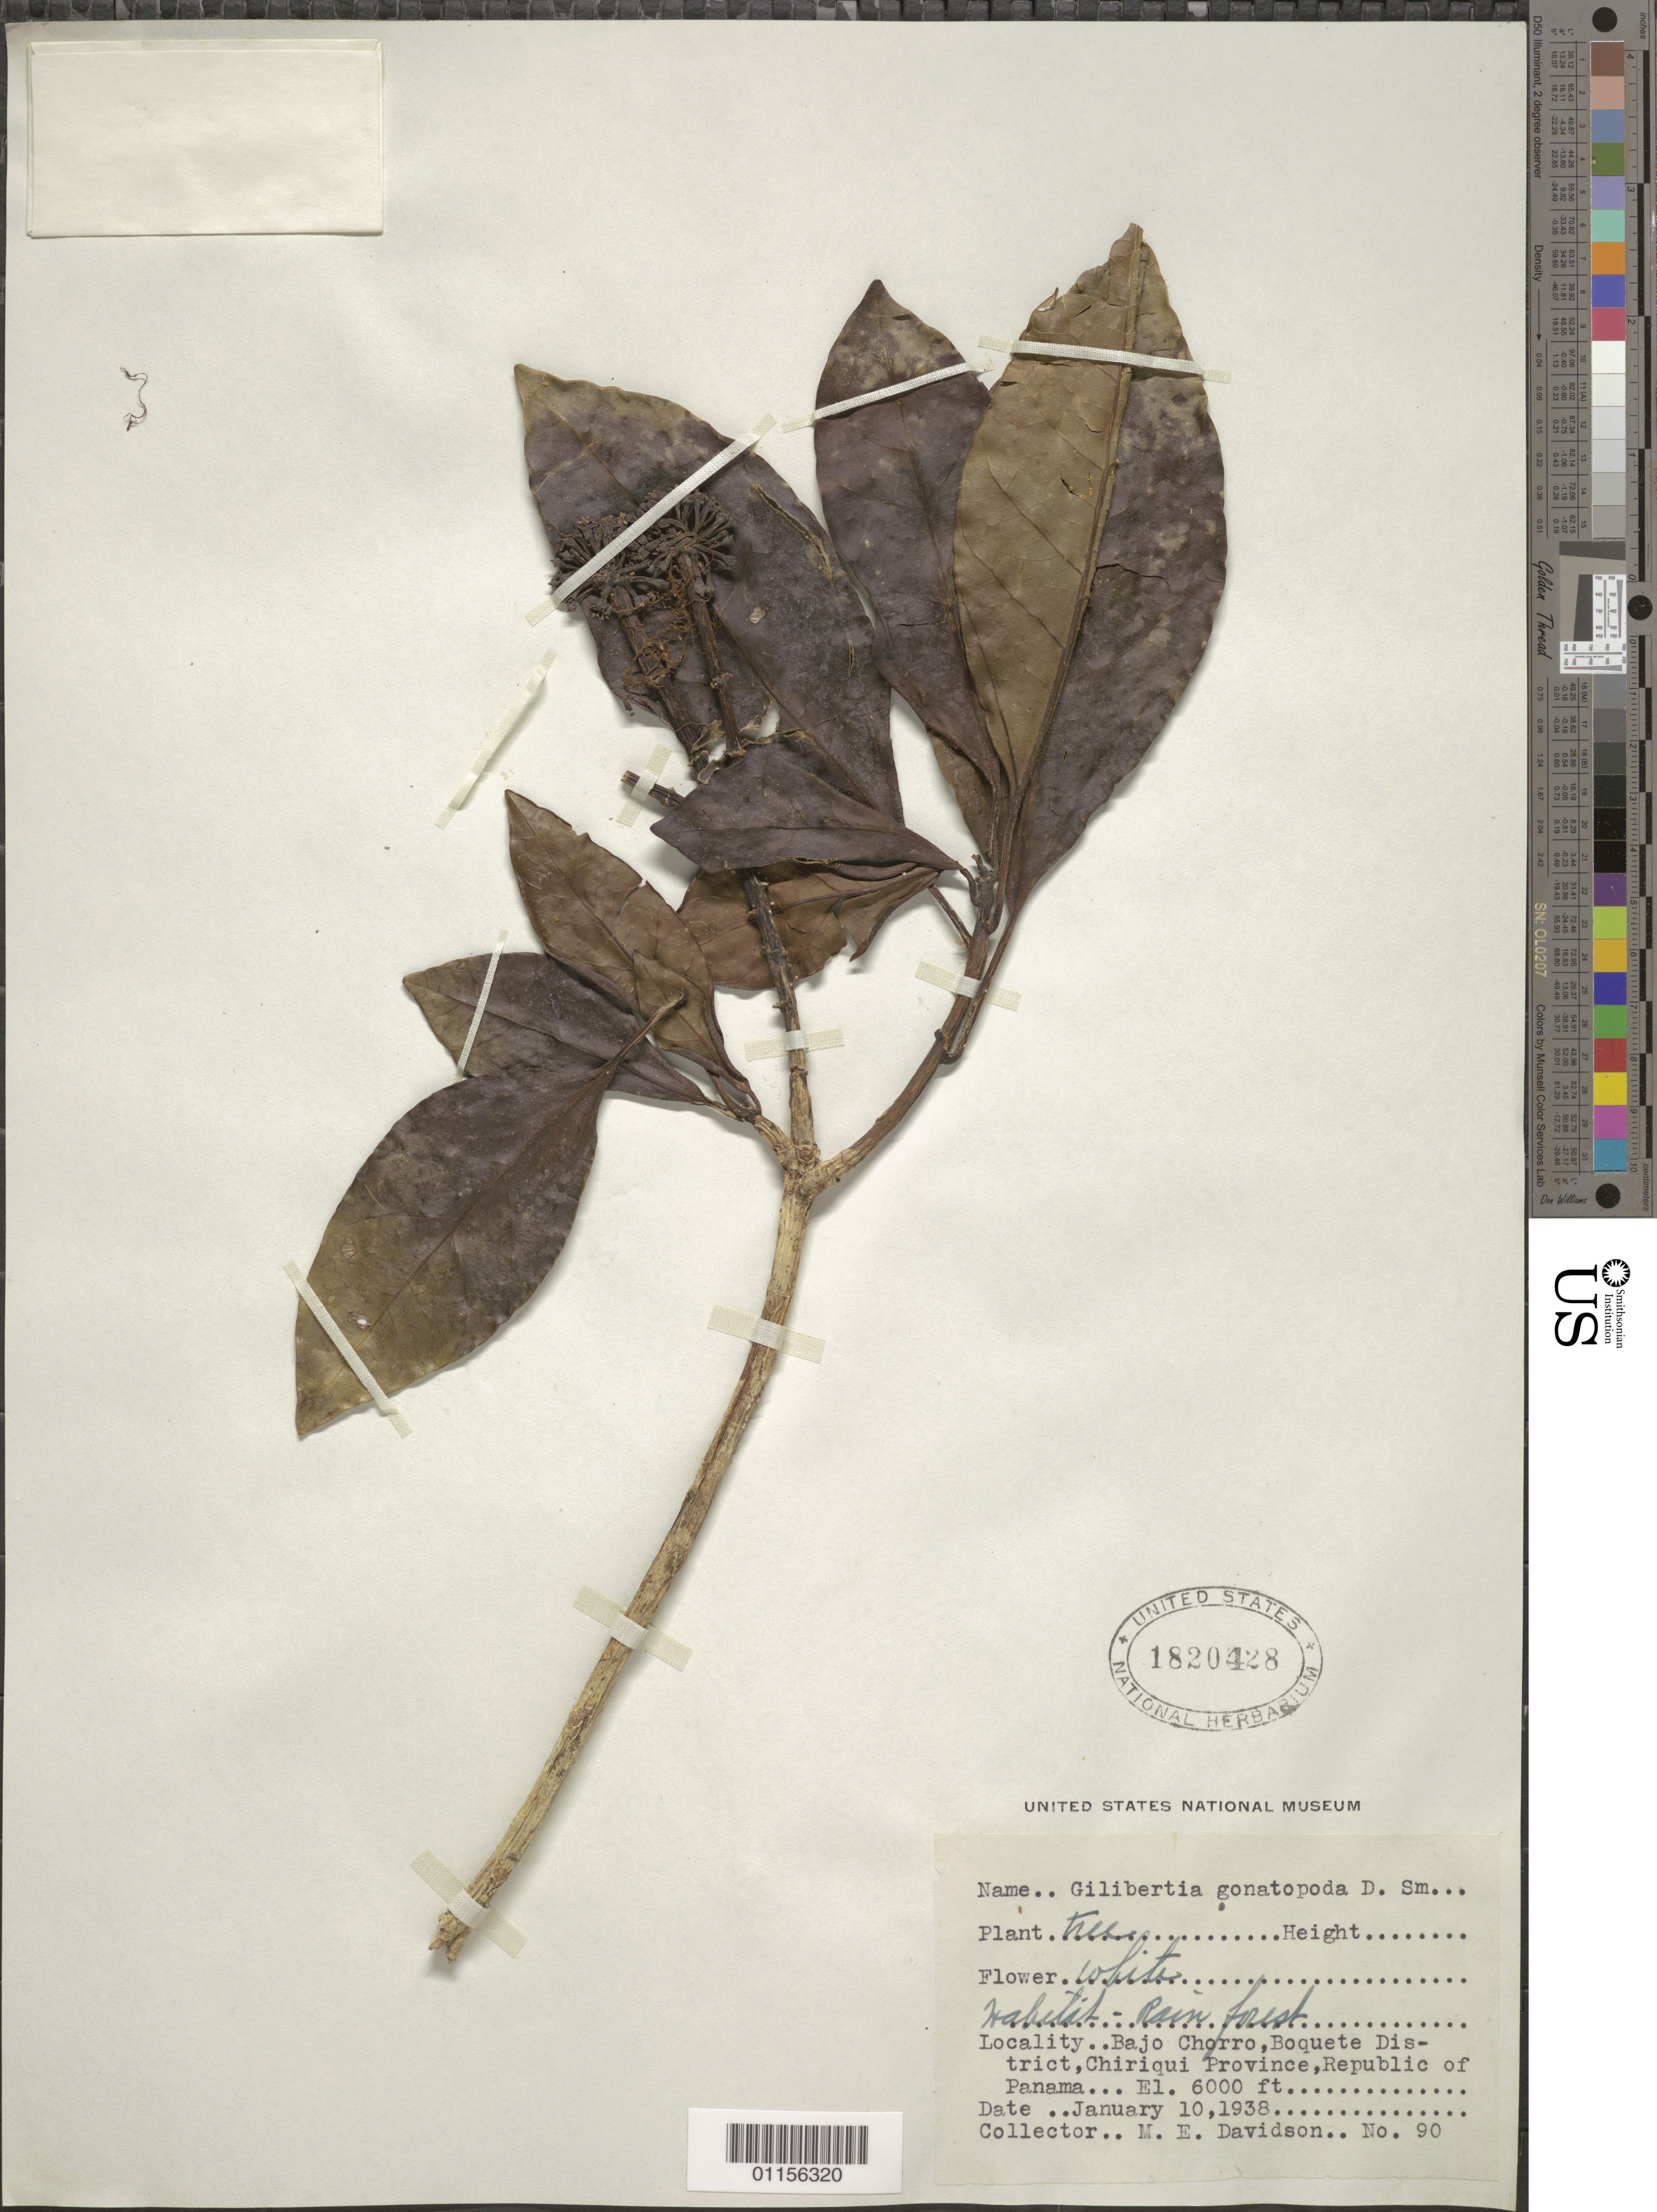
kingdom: Plantae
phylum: Tracheophyta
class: Magnoliopsida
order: Apiales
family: Araliaceae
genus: Dendropanax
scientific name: Dendropanax gonatopodus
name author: (Donn. Sm.) A.C. Sm.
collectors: M. Davidson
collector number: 90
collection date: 1938-01-10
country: Panama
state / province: Chiriquí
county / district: Boquete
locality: Bajo Chorro.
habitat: Rain forest.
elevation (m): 1829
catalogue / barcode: US 1820428